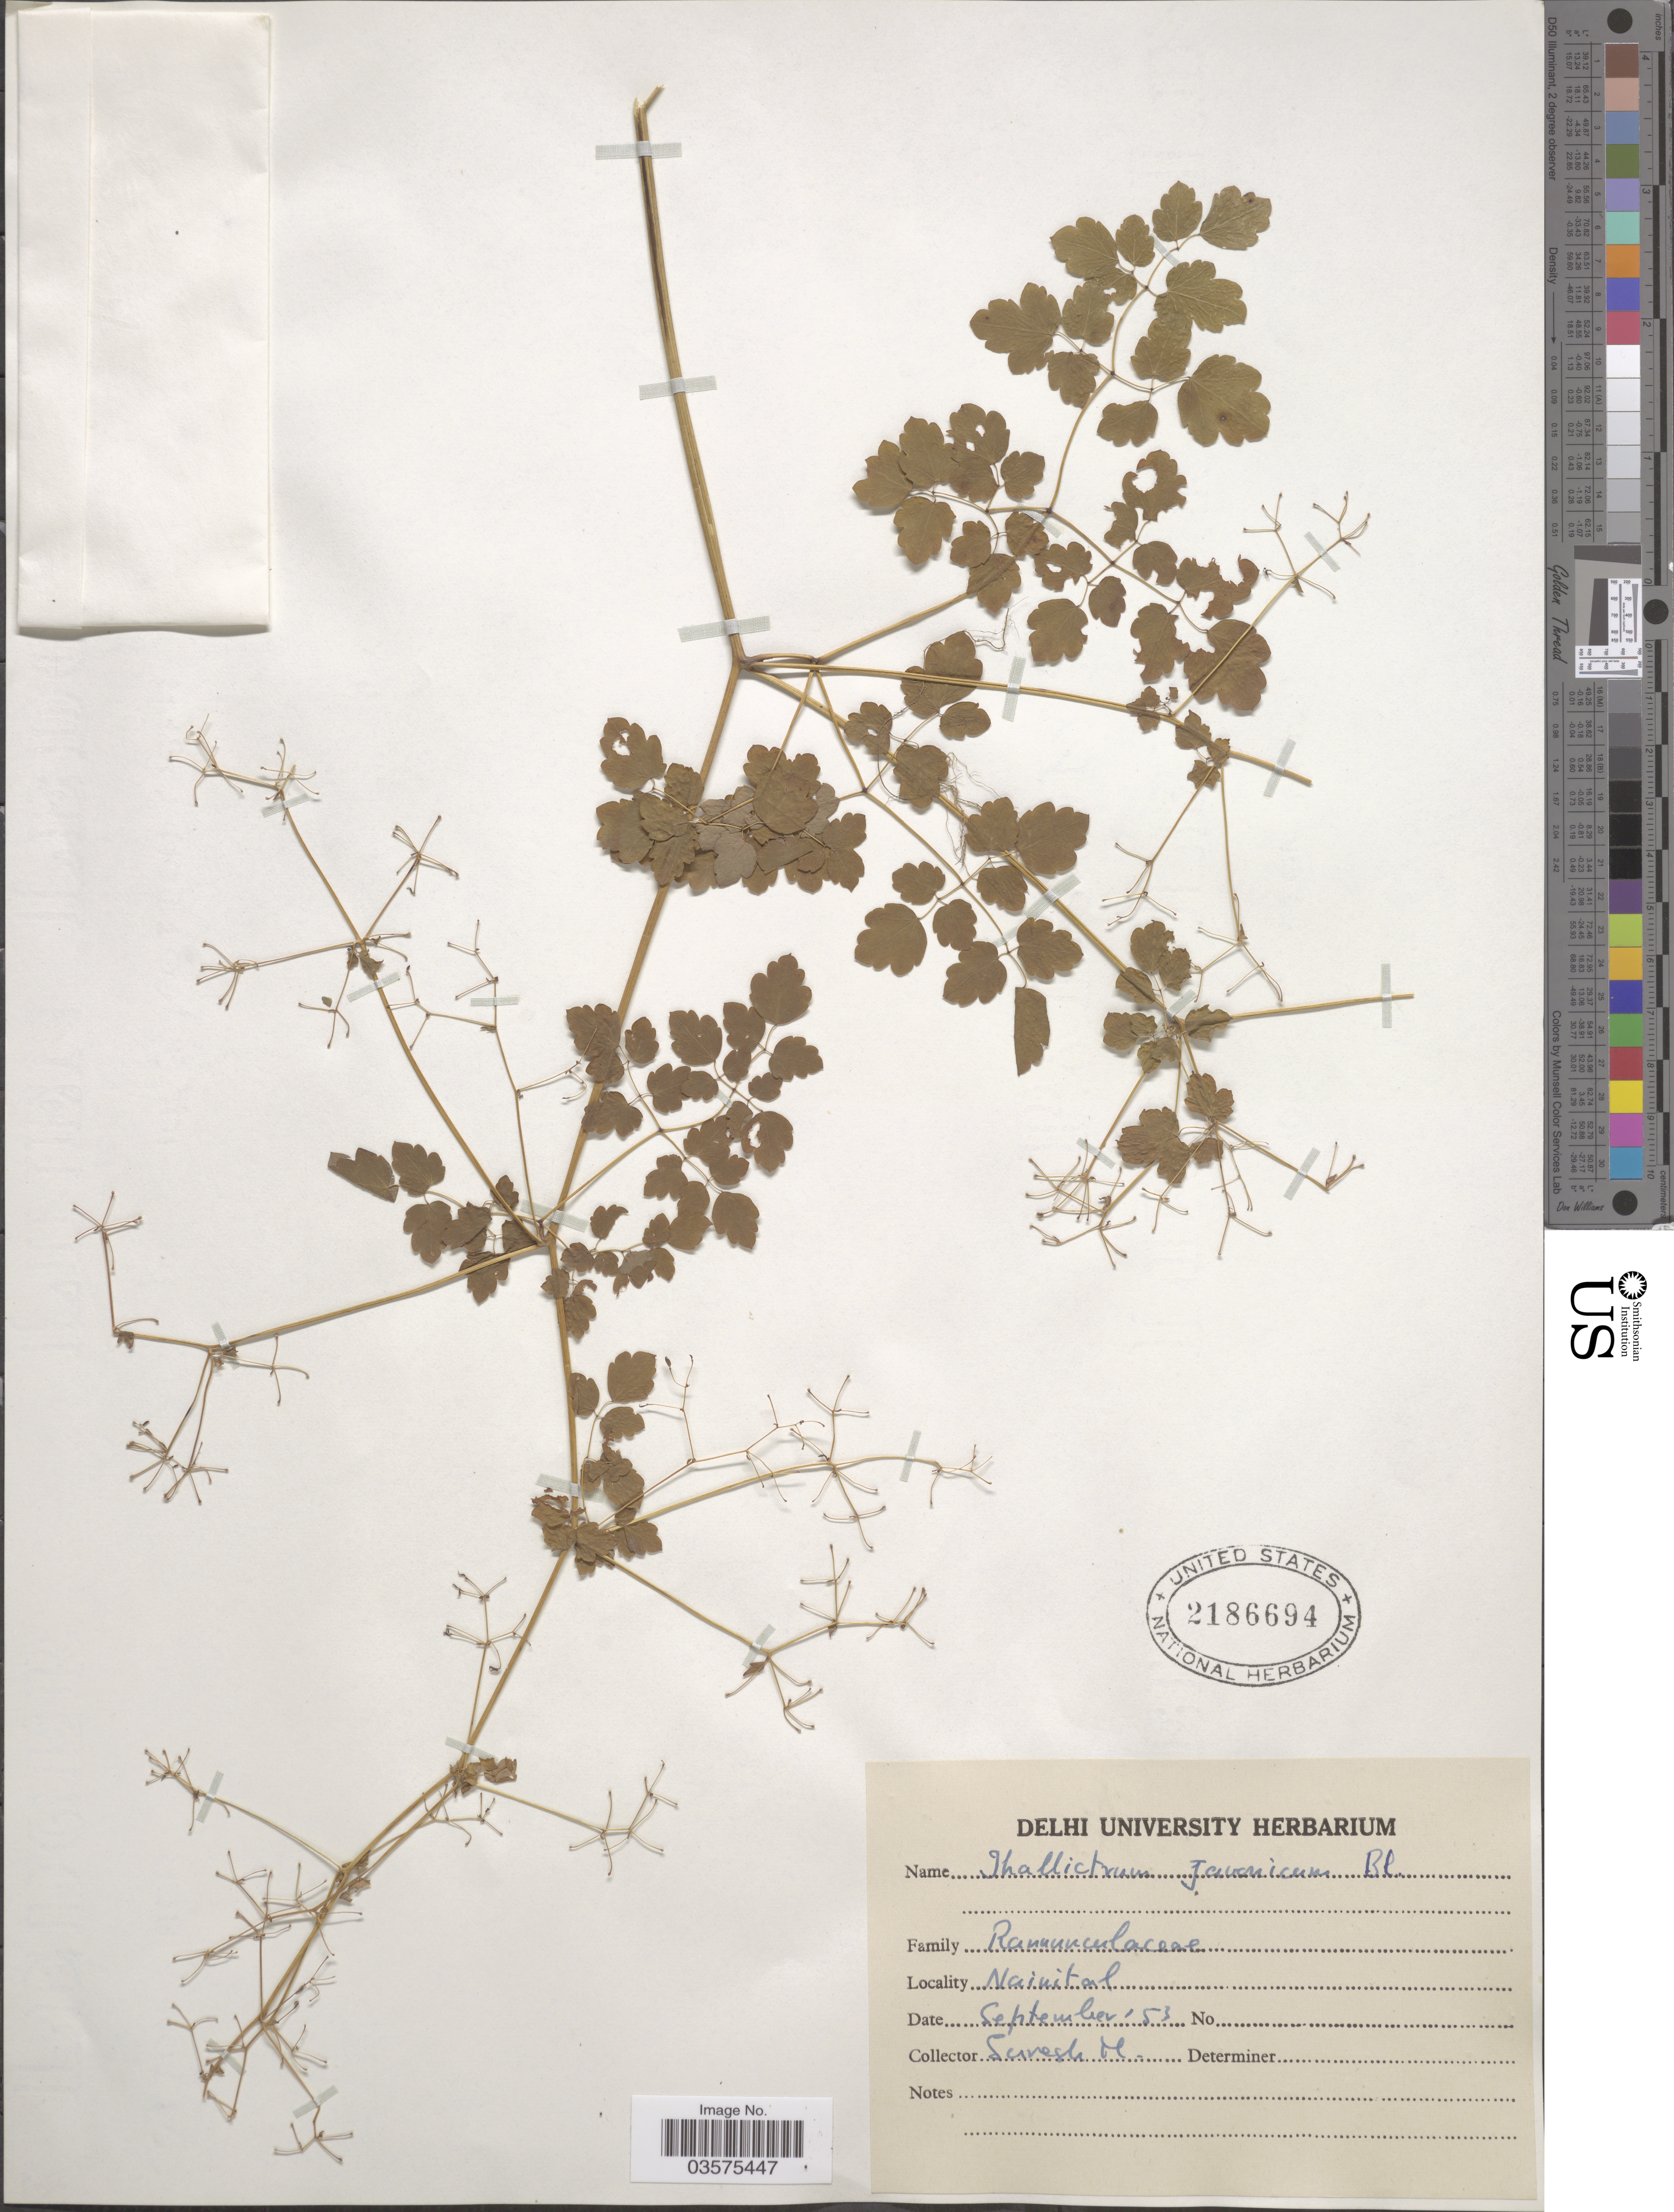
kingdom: Plantae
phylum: Tracheophyta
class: Magnoliopsida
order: Ranunculales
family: Ranunculaceae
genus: Thalictrum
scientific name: Thalictrum javanicum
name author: Blume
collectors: M. Suresh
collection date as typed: Transcribed d/m/y: /9/53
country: India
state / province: Delhi, Capital Territory of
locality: Nainital.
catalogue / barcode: US 2186694